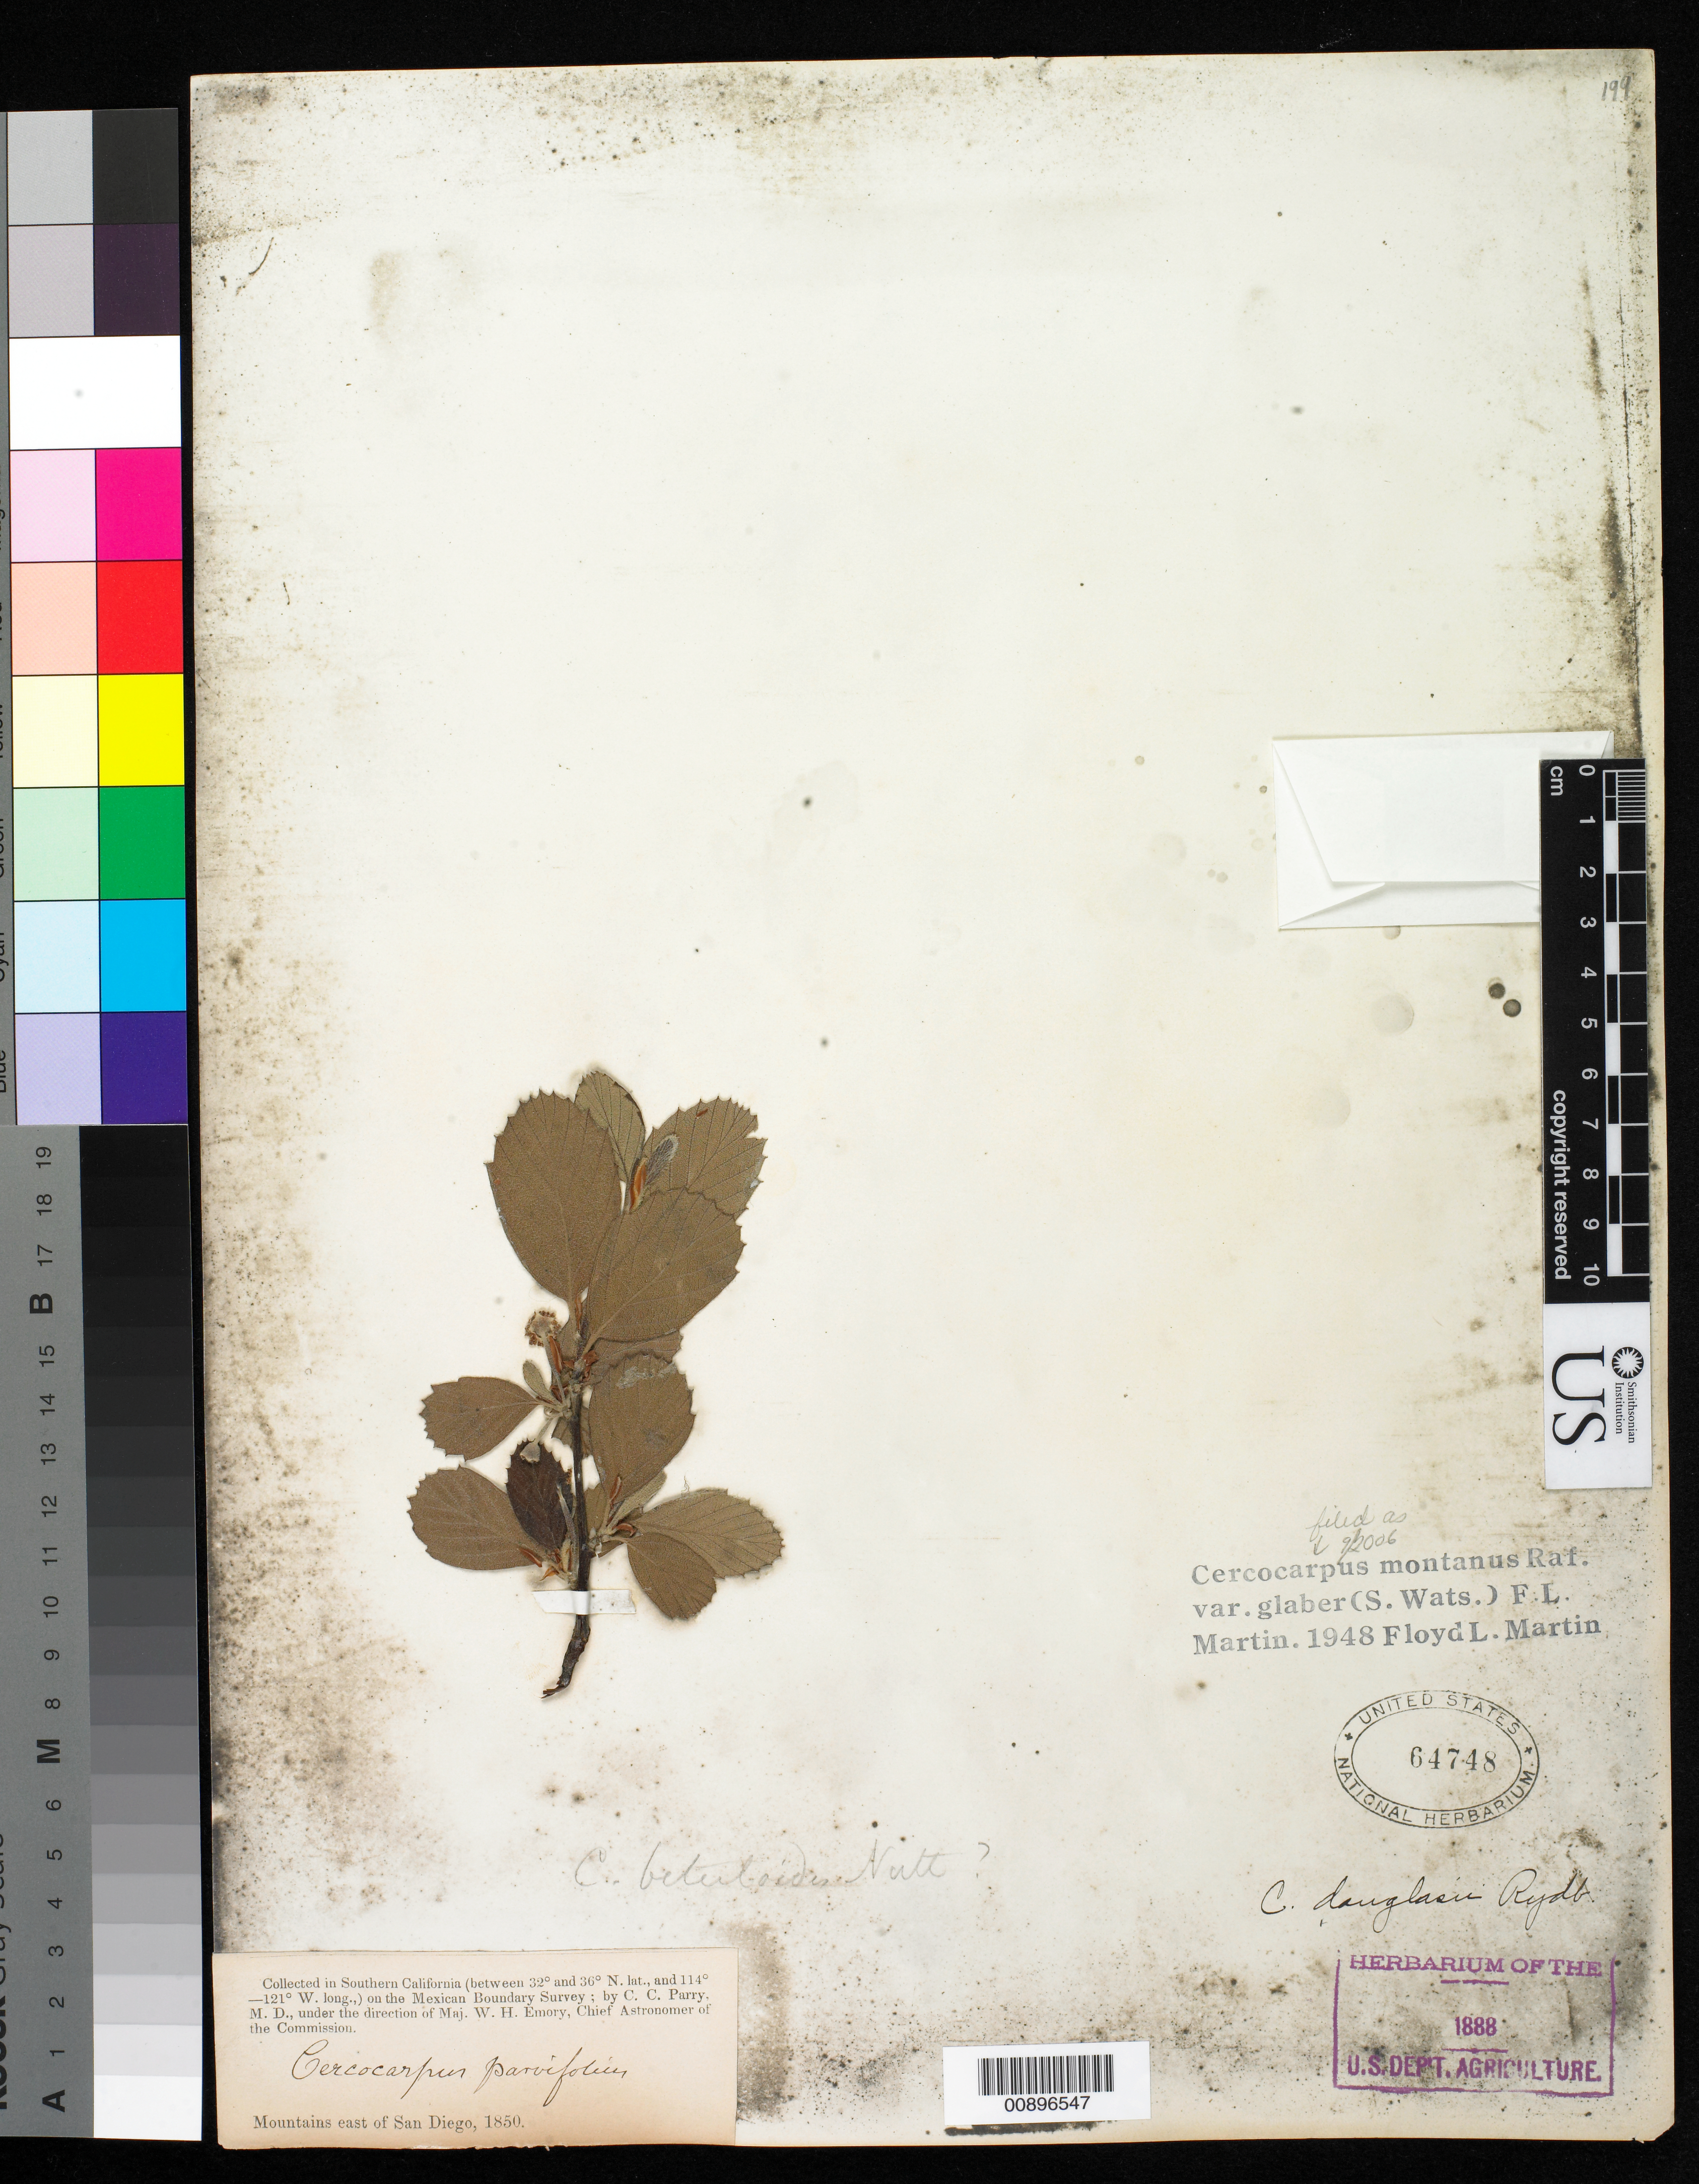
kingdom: Plantae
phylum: Tracheophyta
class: Magnoliopsida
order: Rosales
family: Rosaceae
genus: Cercocarpus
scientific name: Cercocarpus montanus var. glaber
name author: (S. Watson) F.L. Martin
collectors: C. C. Parry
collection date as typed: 1850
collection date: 1850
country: United States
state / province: California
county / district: San Diego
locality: Mountains east of San Diego. Southern California.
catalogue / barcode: US 64748